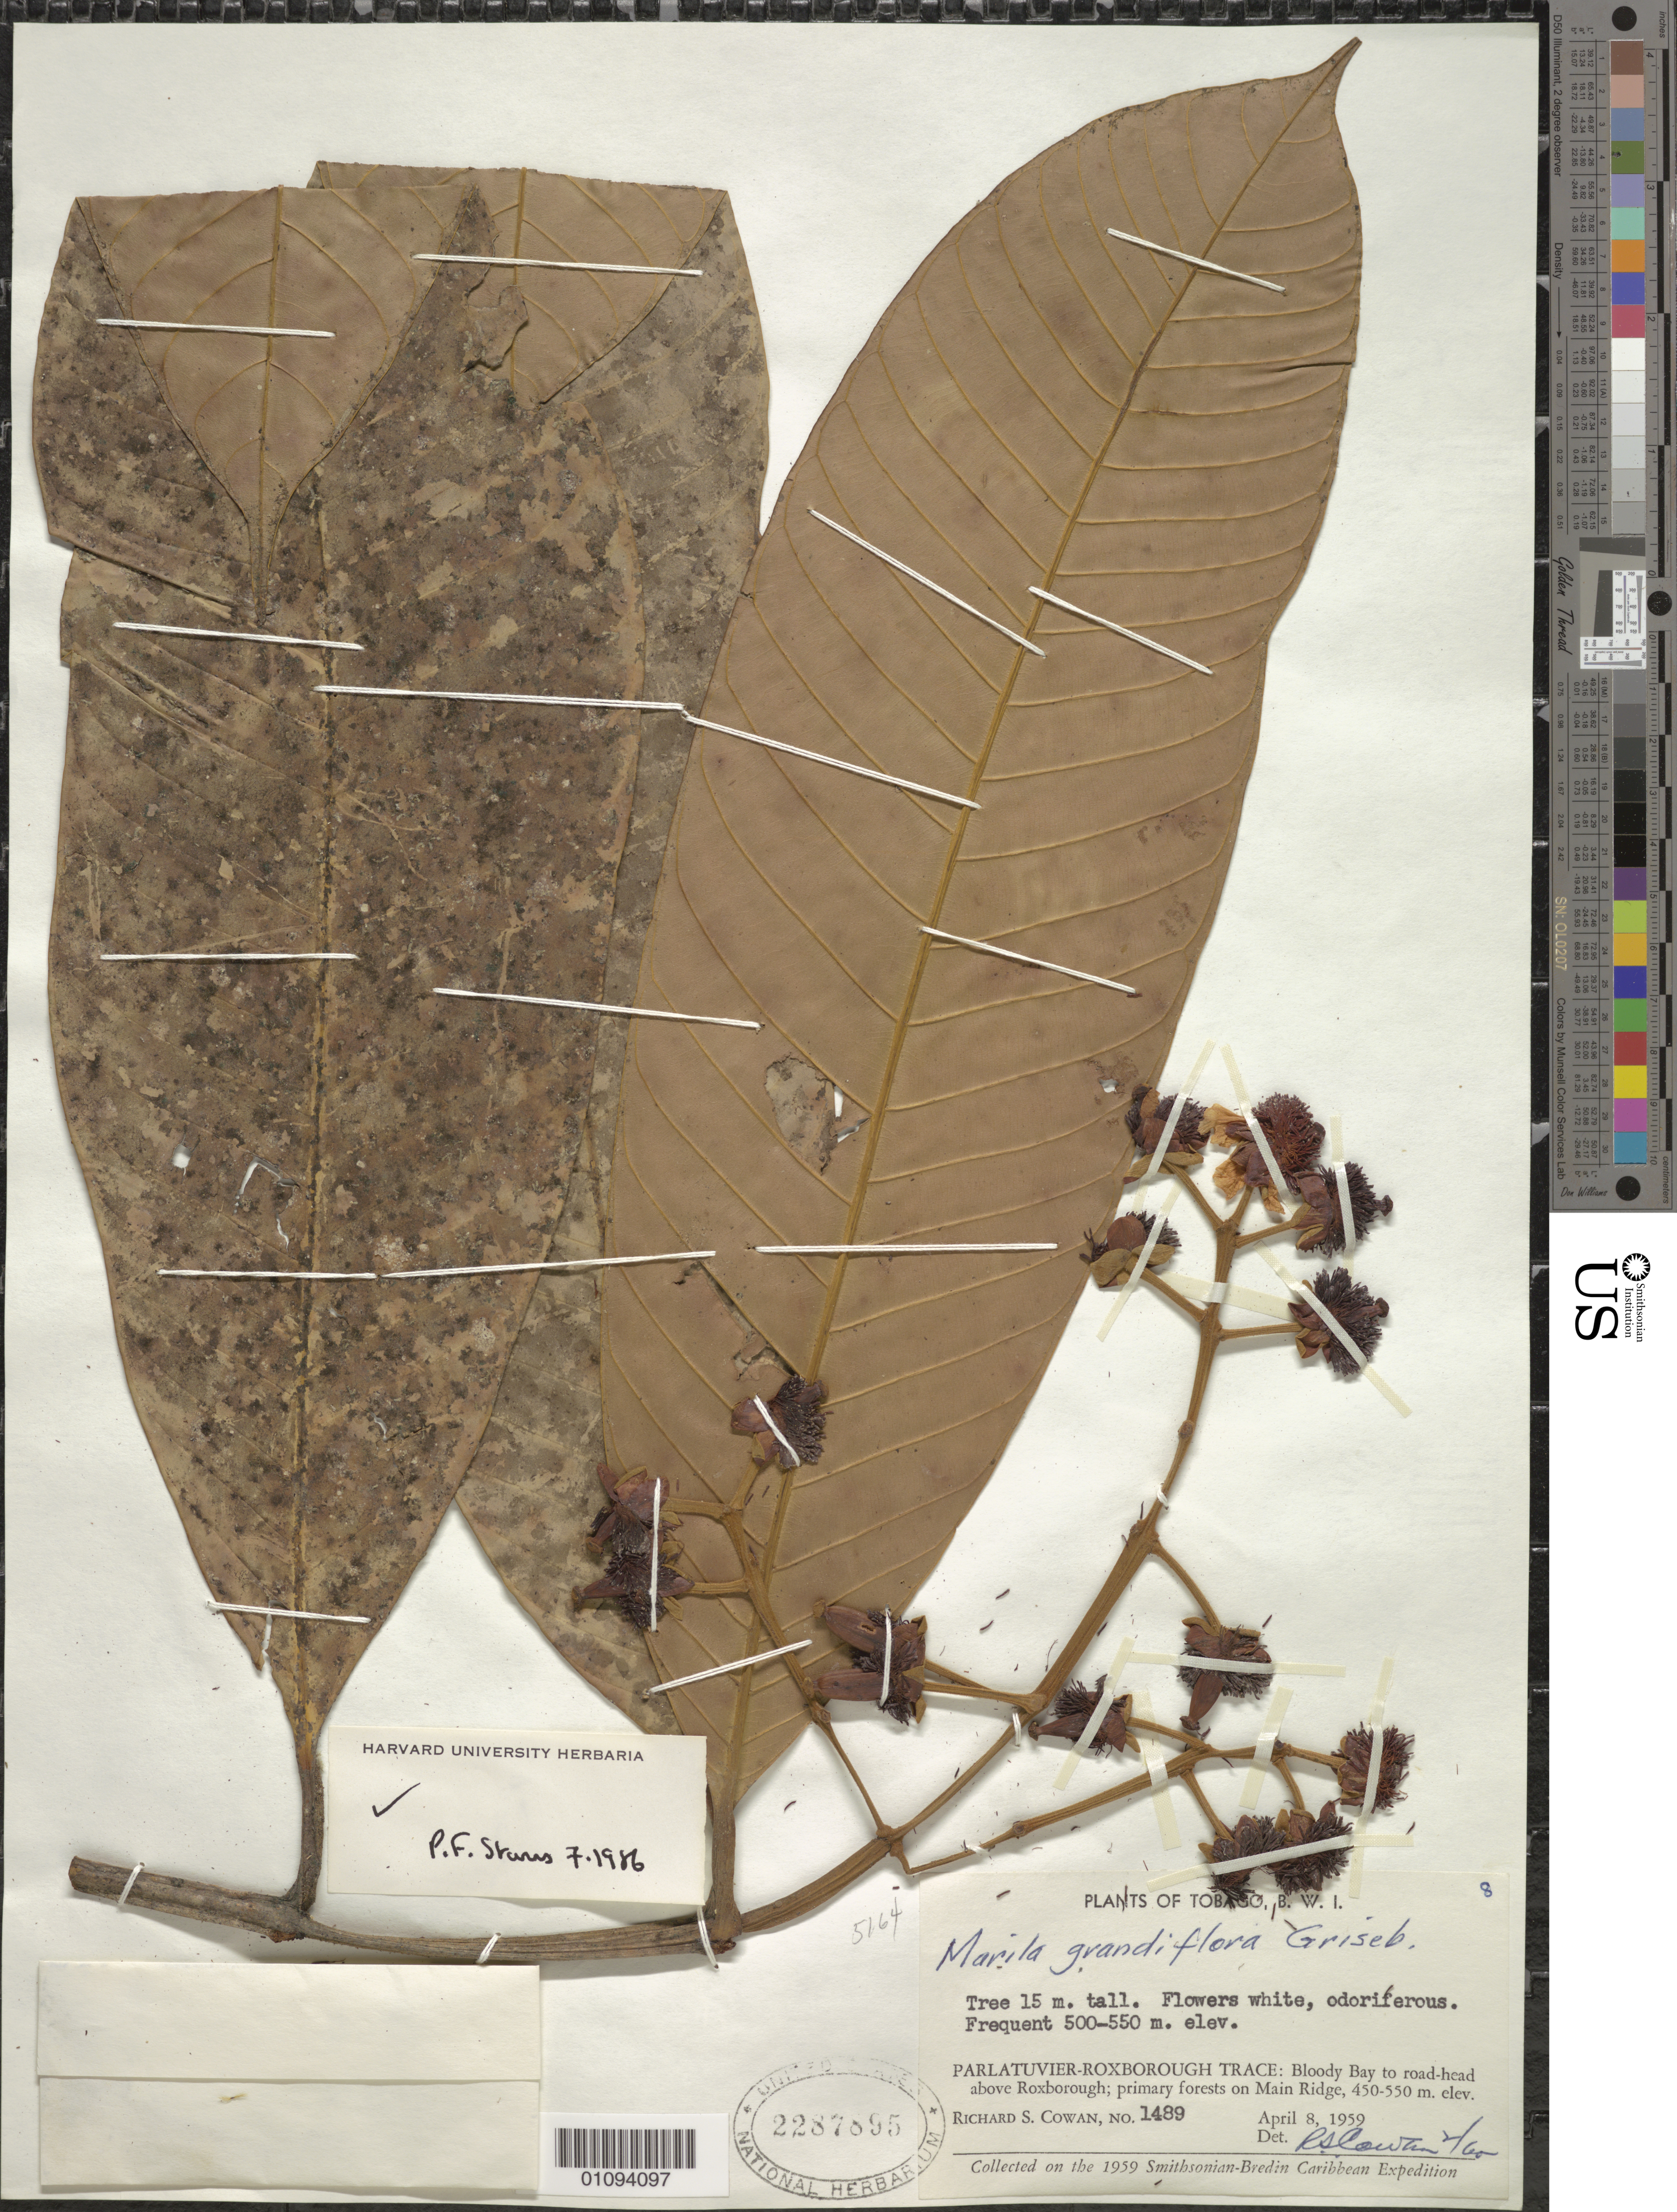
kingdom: Plantae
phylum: Tracheophyta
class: Magnoliopsida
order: Malpighiales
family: Calophyllaceae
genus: Marila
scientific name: Marila grandiflora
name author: Griseb.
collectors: R. S. Cowan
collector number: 1489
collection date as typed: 08 Apr 1959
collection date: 1959-04-08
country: Trinidad and Tobago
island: Tobago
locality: Parlatuvier-Roxborough Trace: Bloody Bay to road-head above Roxborough, Main Ridge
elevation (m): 500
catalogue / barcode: US 2287895